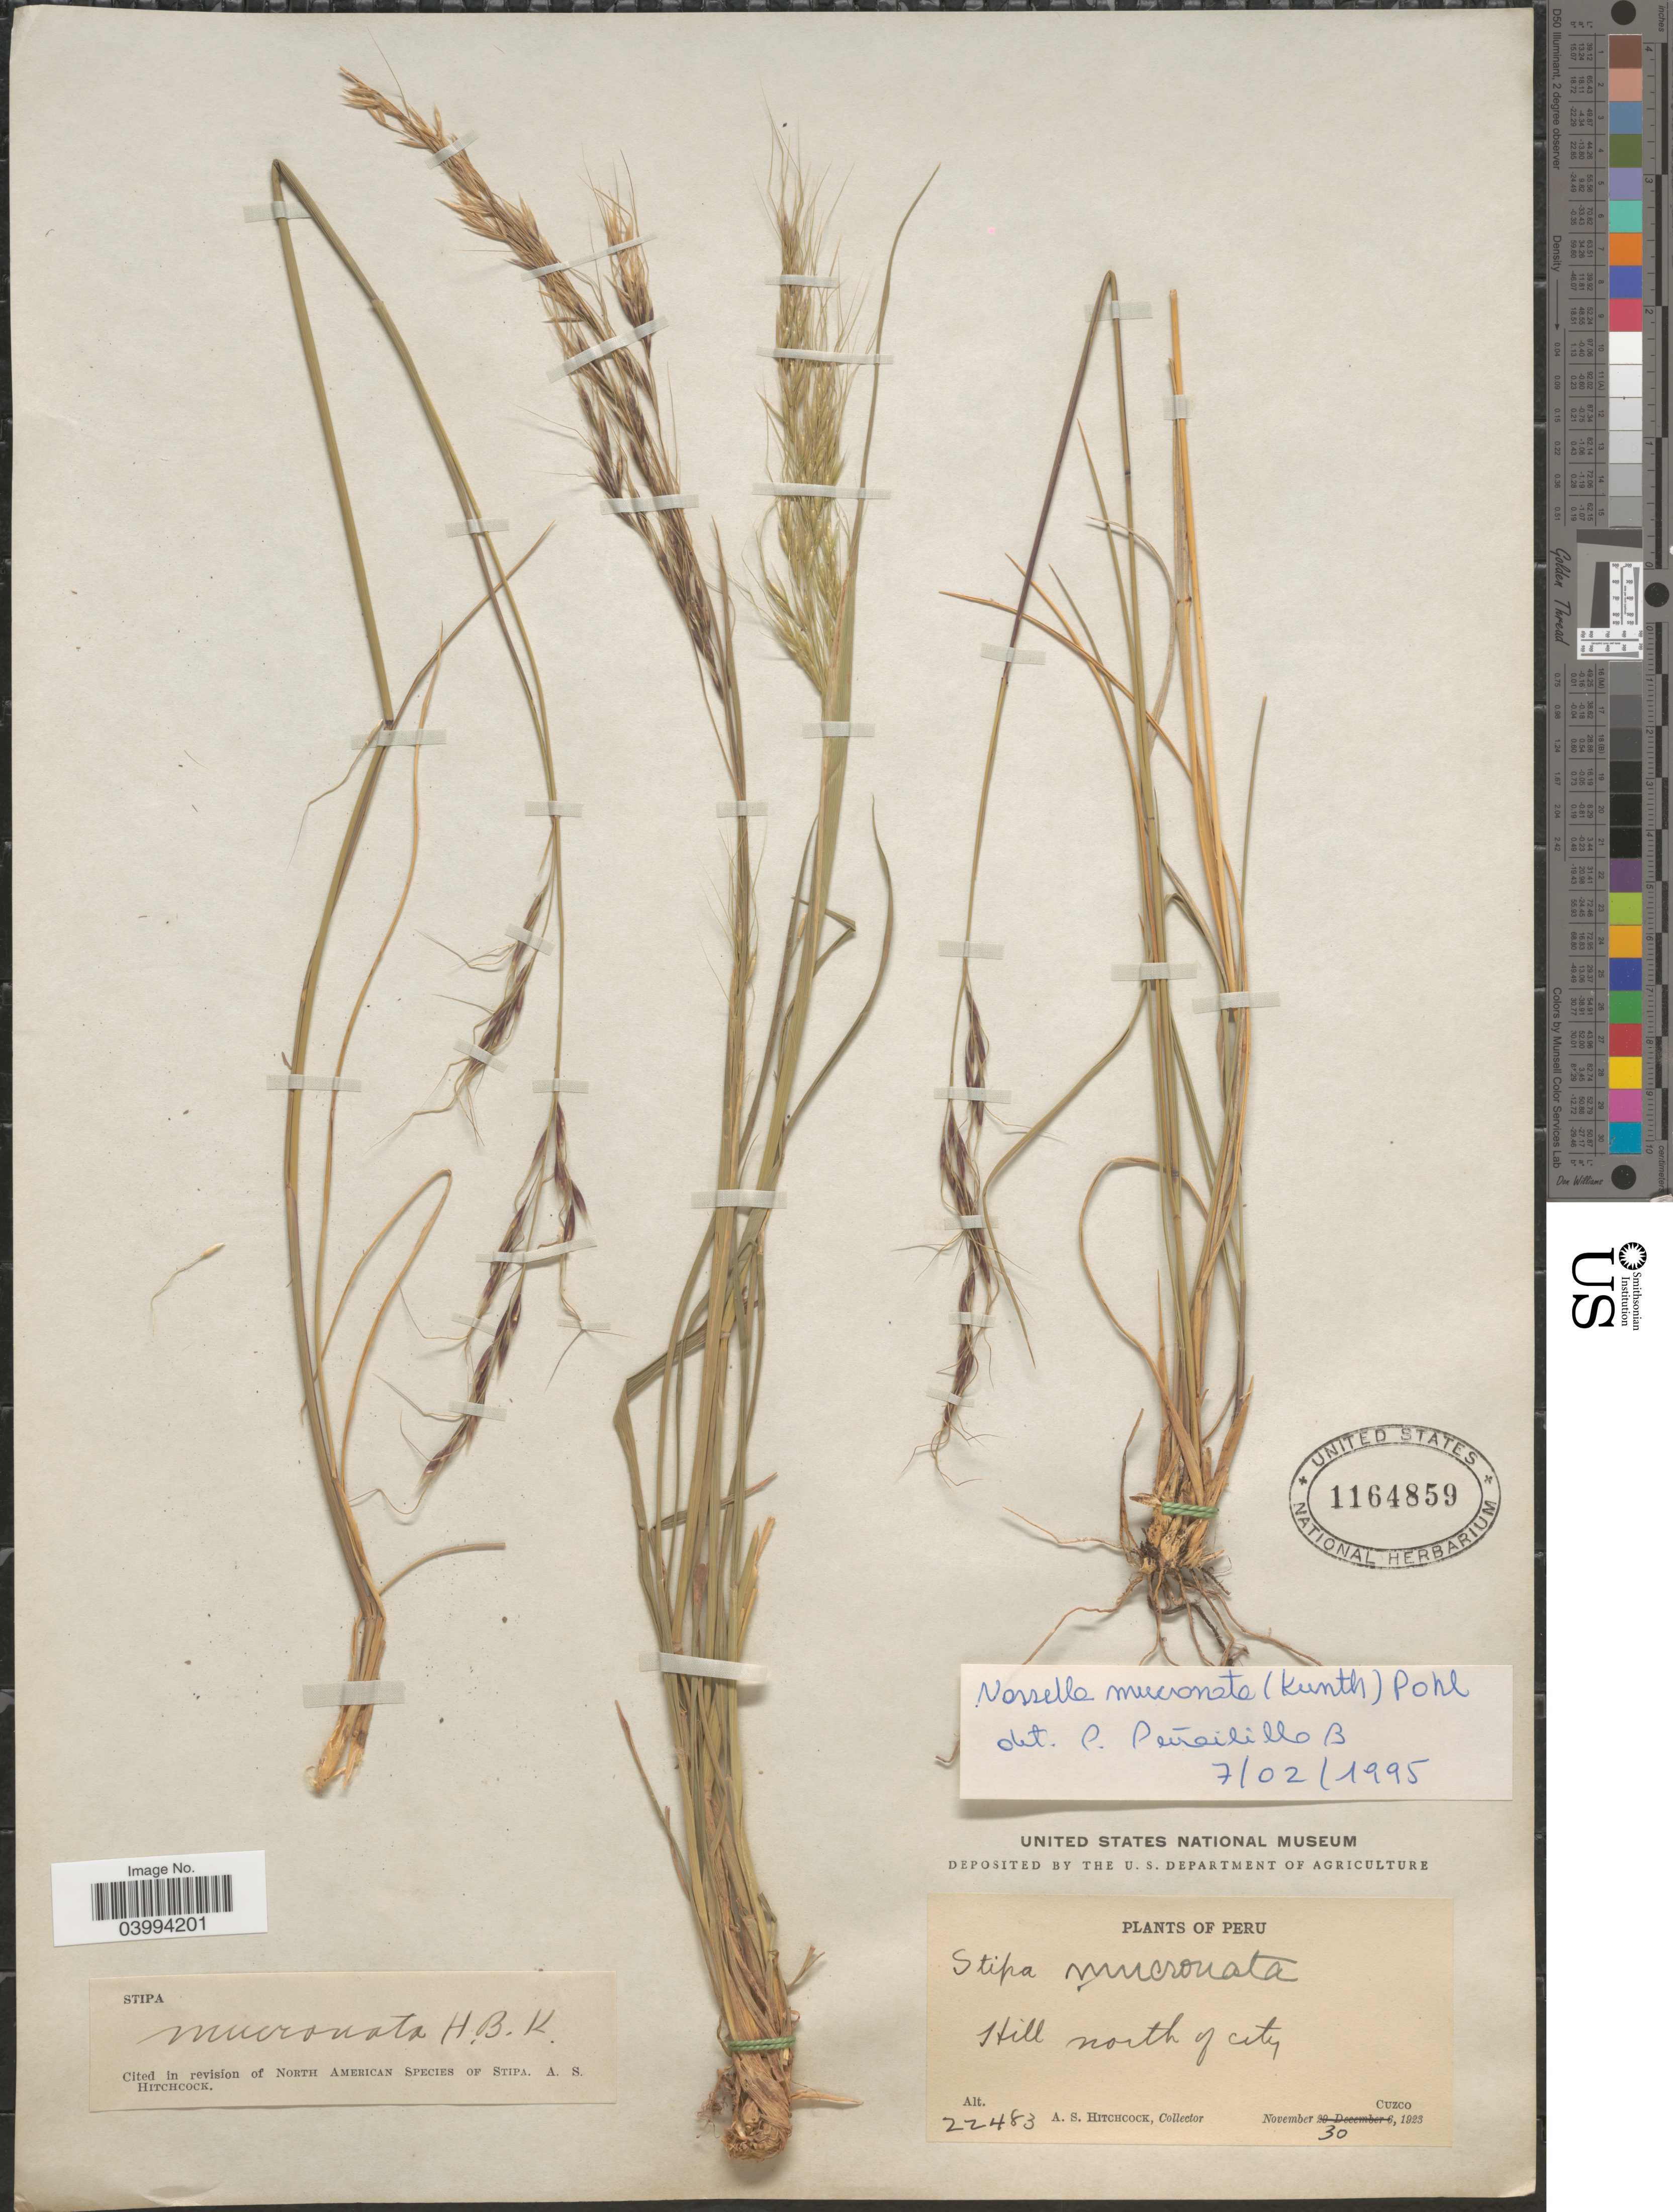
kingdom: Plantae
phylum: Tracheophyta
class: Liliopsida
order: Poales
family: Poaceae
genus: Nassella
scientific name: Nassella mucronata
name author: (Kunth) R.W. Pohl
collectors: A. S. Hitchcock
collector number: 22483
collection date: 1923-11-30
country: Peru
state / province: Cusco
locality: Hill north of city. Cuzco.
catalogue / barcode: US 1164859